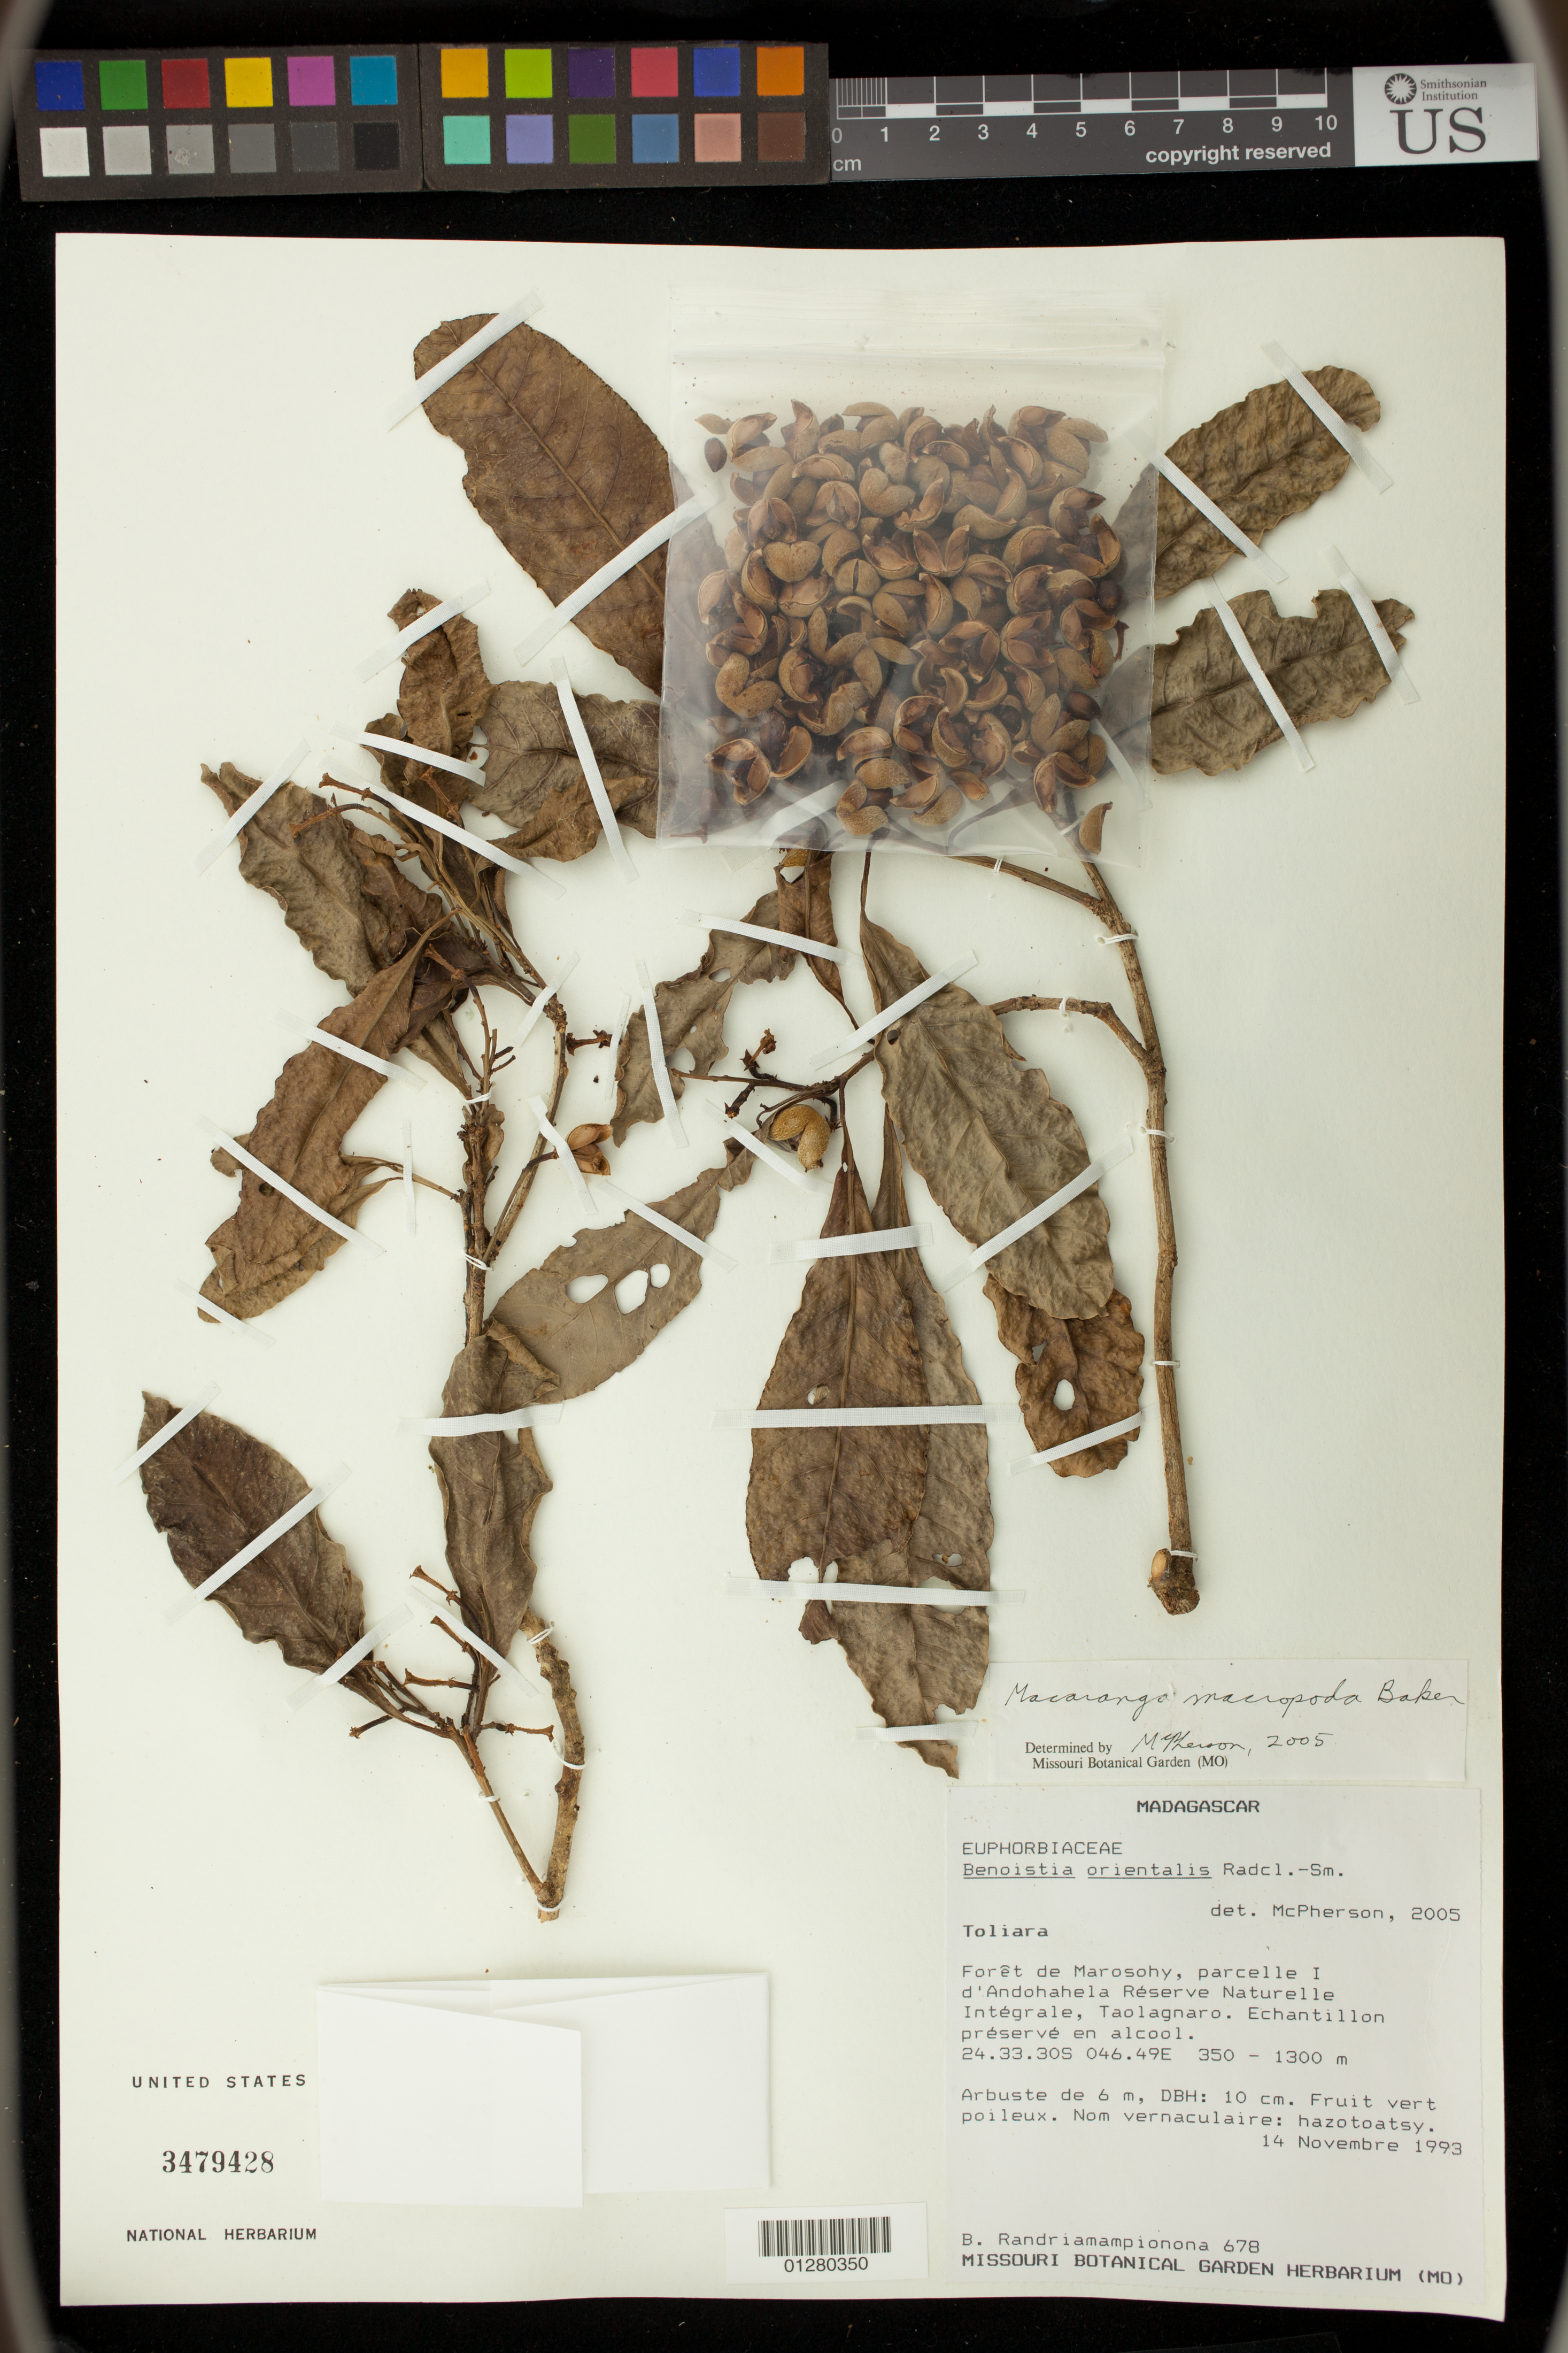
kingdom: Plantae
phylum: Tracheophyta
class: Magnoliopsida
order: Malpighiales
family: Euphorbiaceae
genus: Macaranga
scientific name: Macaranga macropoda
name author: Baker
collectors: B. Randriamampionona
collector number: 678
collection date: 1993-11-14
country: Madagascar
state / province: Atsimo-Andrefana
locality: Toliara Foret de Marosohy, parcelle I d'Andohahela Reserve Naturelle Integrale, Taolagnaro.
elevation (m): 350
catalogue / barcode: US 3479428